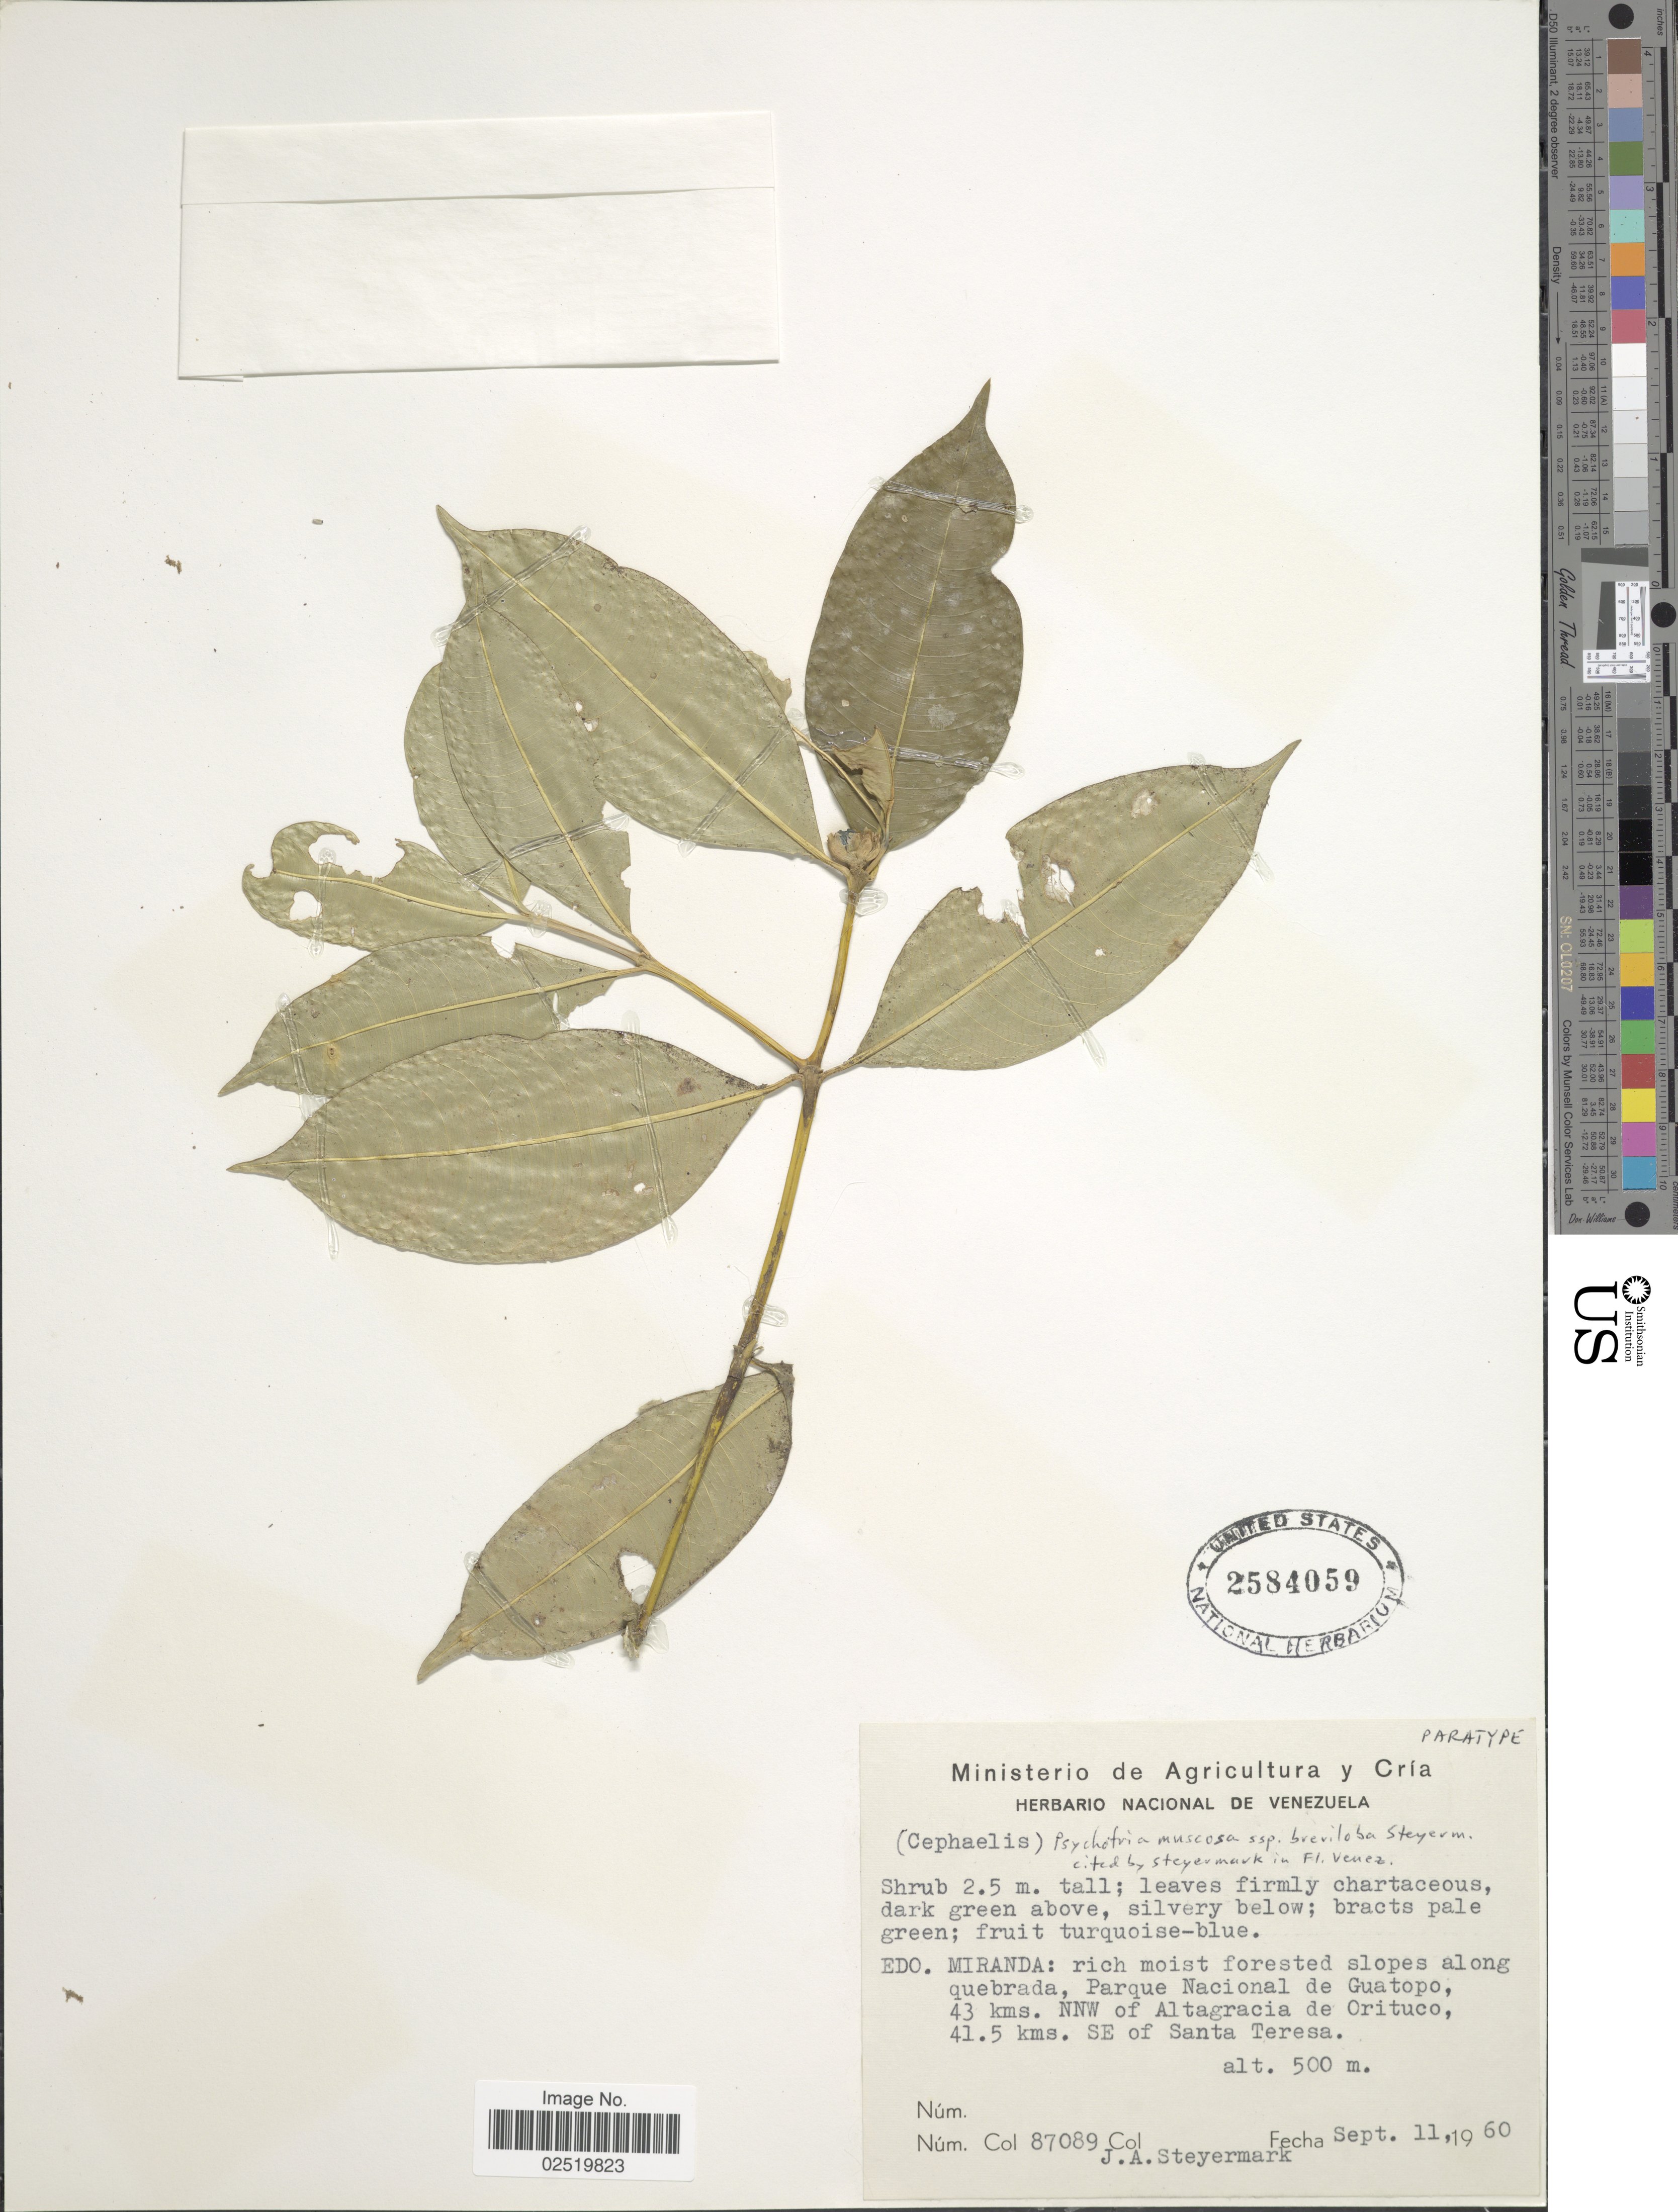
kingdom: Plantae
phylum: Tracheophyta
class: Magnoliopsida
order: Gentianales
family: Rubiaceae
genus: Psychotria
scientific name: Psychotria muscosa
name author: (Jacq.) Steyerm.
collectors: J. Steyermark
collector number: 87089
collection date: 1960-09-11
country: Venezuela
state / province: Miranda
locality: Along quebrada, Parque Nacional de Guatopo, 43 kms. NNW of Altagracia de Orituco, 41.5 kms. SE of Santa Teresa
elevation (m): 500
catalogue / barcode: US 2584059